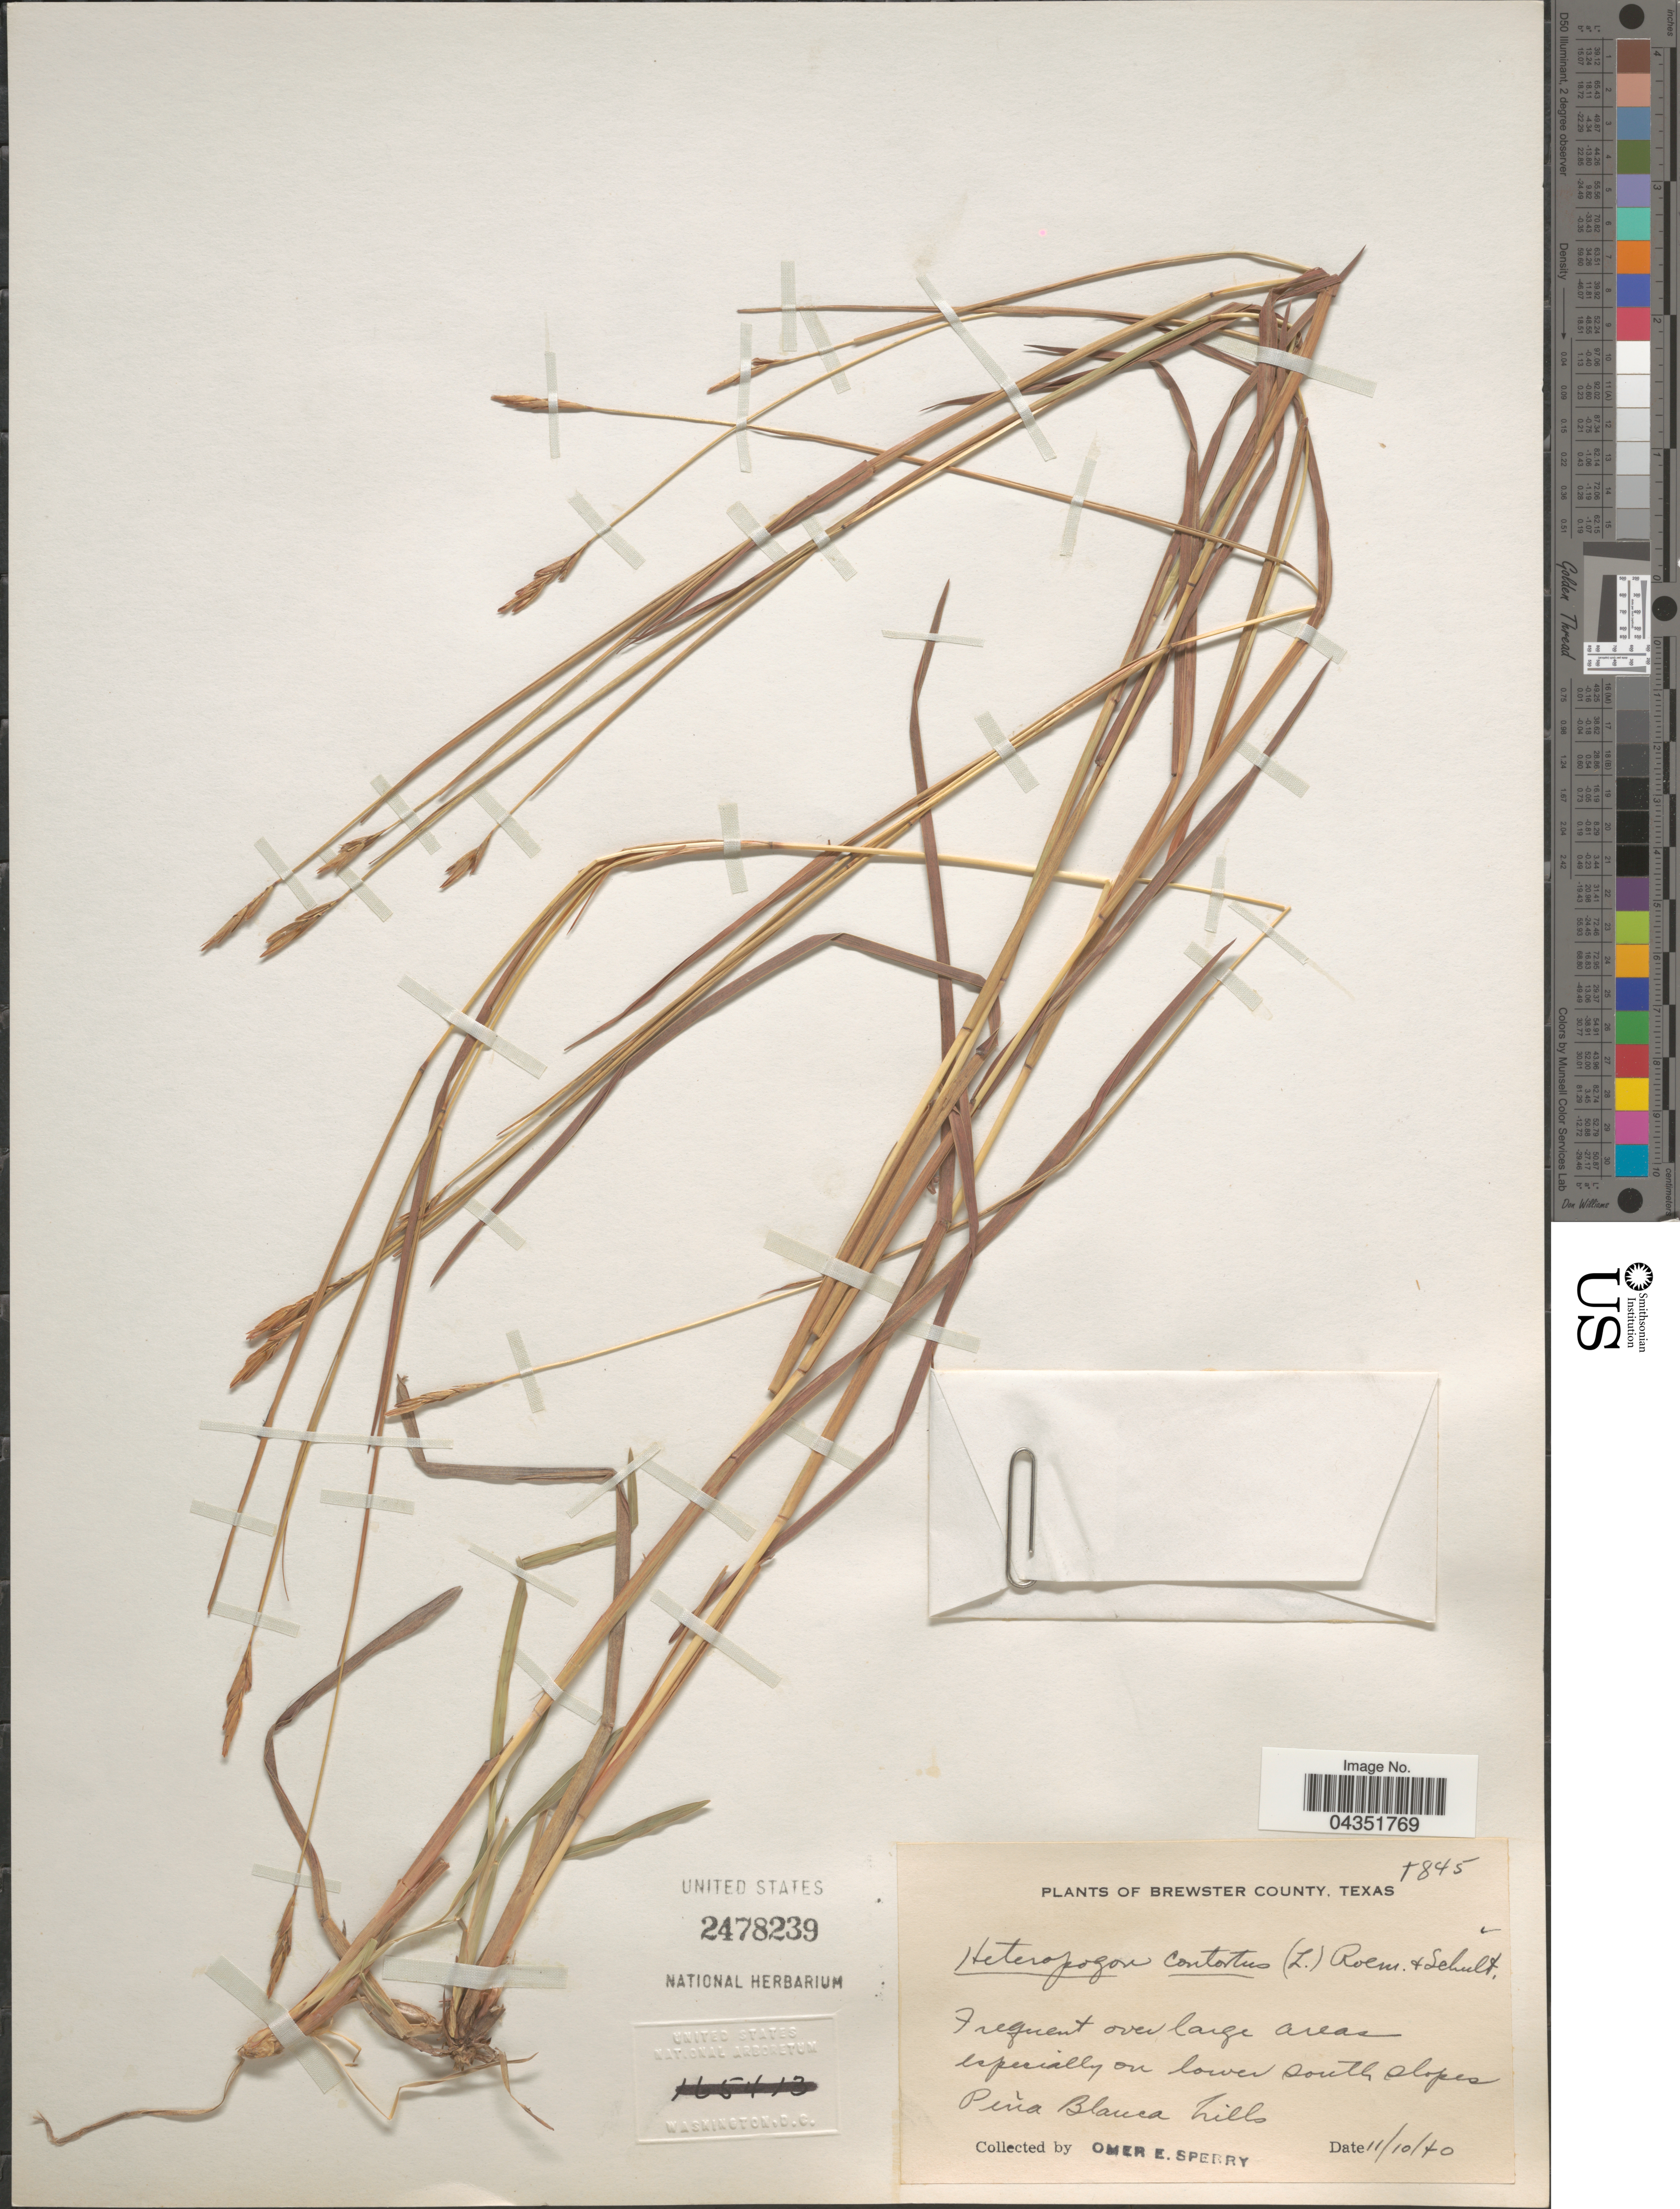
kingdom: Plantae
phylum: Tracheophyta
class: Liliopsida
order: Poales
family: Poaceae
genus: Heteropogon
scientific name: Heteropogon contortus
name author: (L.) P. Beauv. ex Roem. & Schult.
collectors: O. E. Sperry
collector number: T845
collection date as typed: Transcribed d/m/y: 10/11/40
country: United States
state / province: Texas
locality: Brewster County. Frequent over large areas especially on lower south slopes Peña Blanca hills.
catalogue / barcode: US 2478239